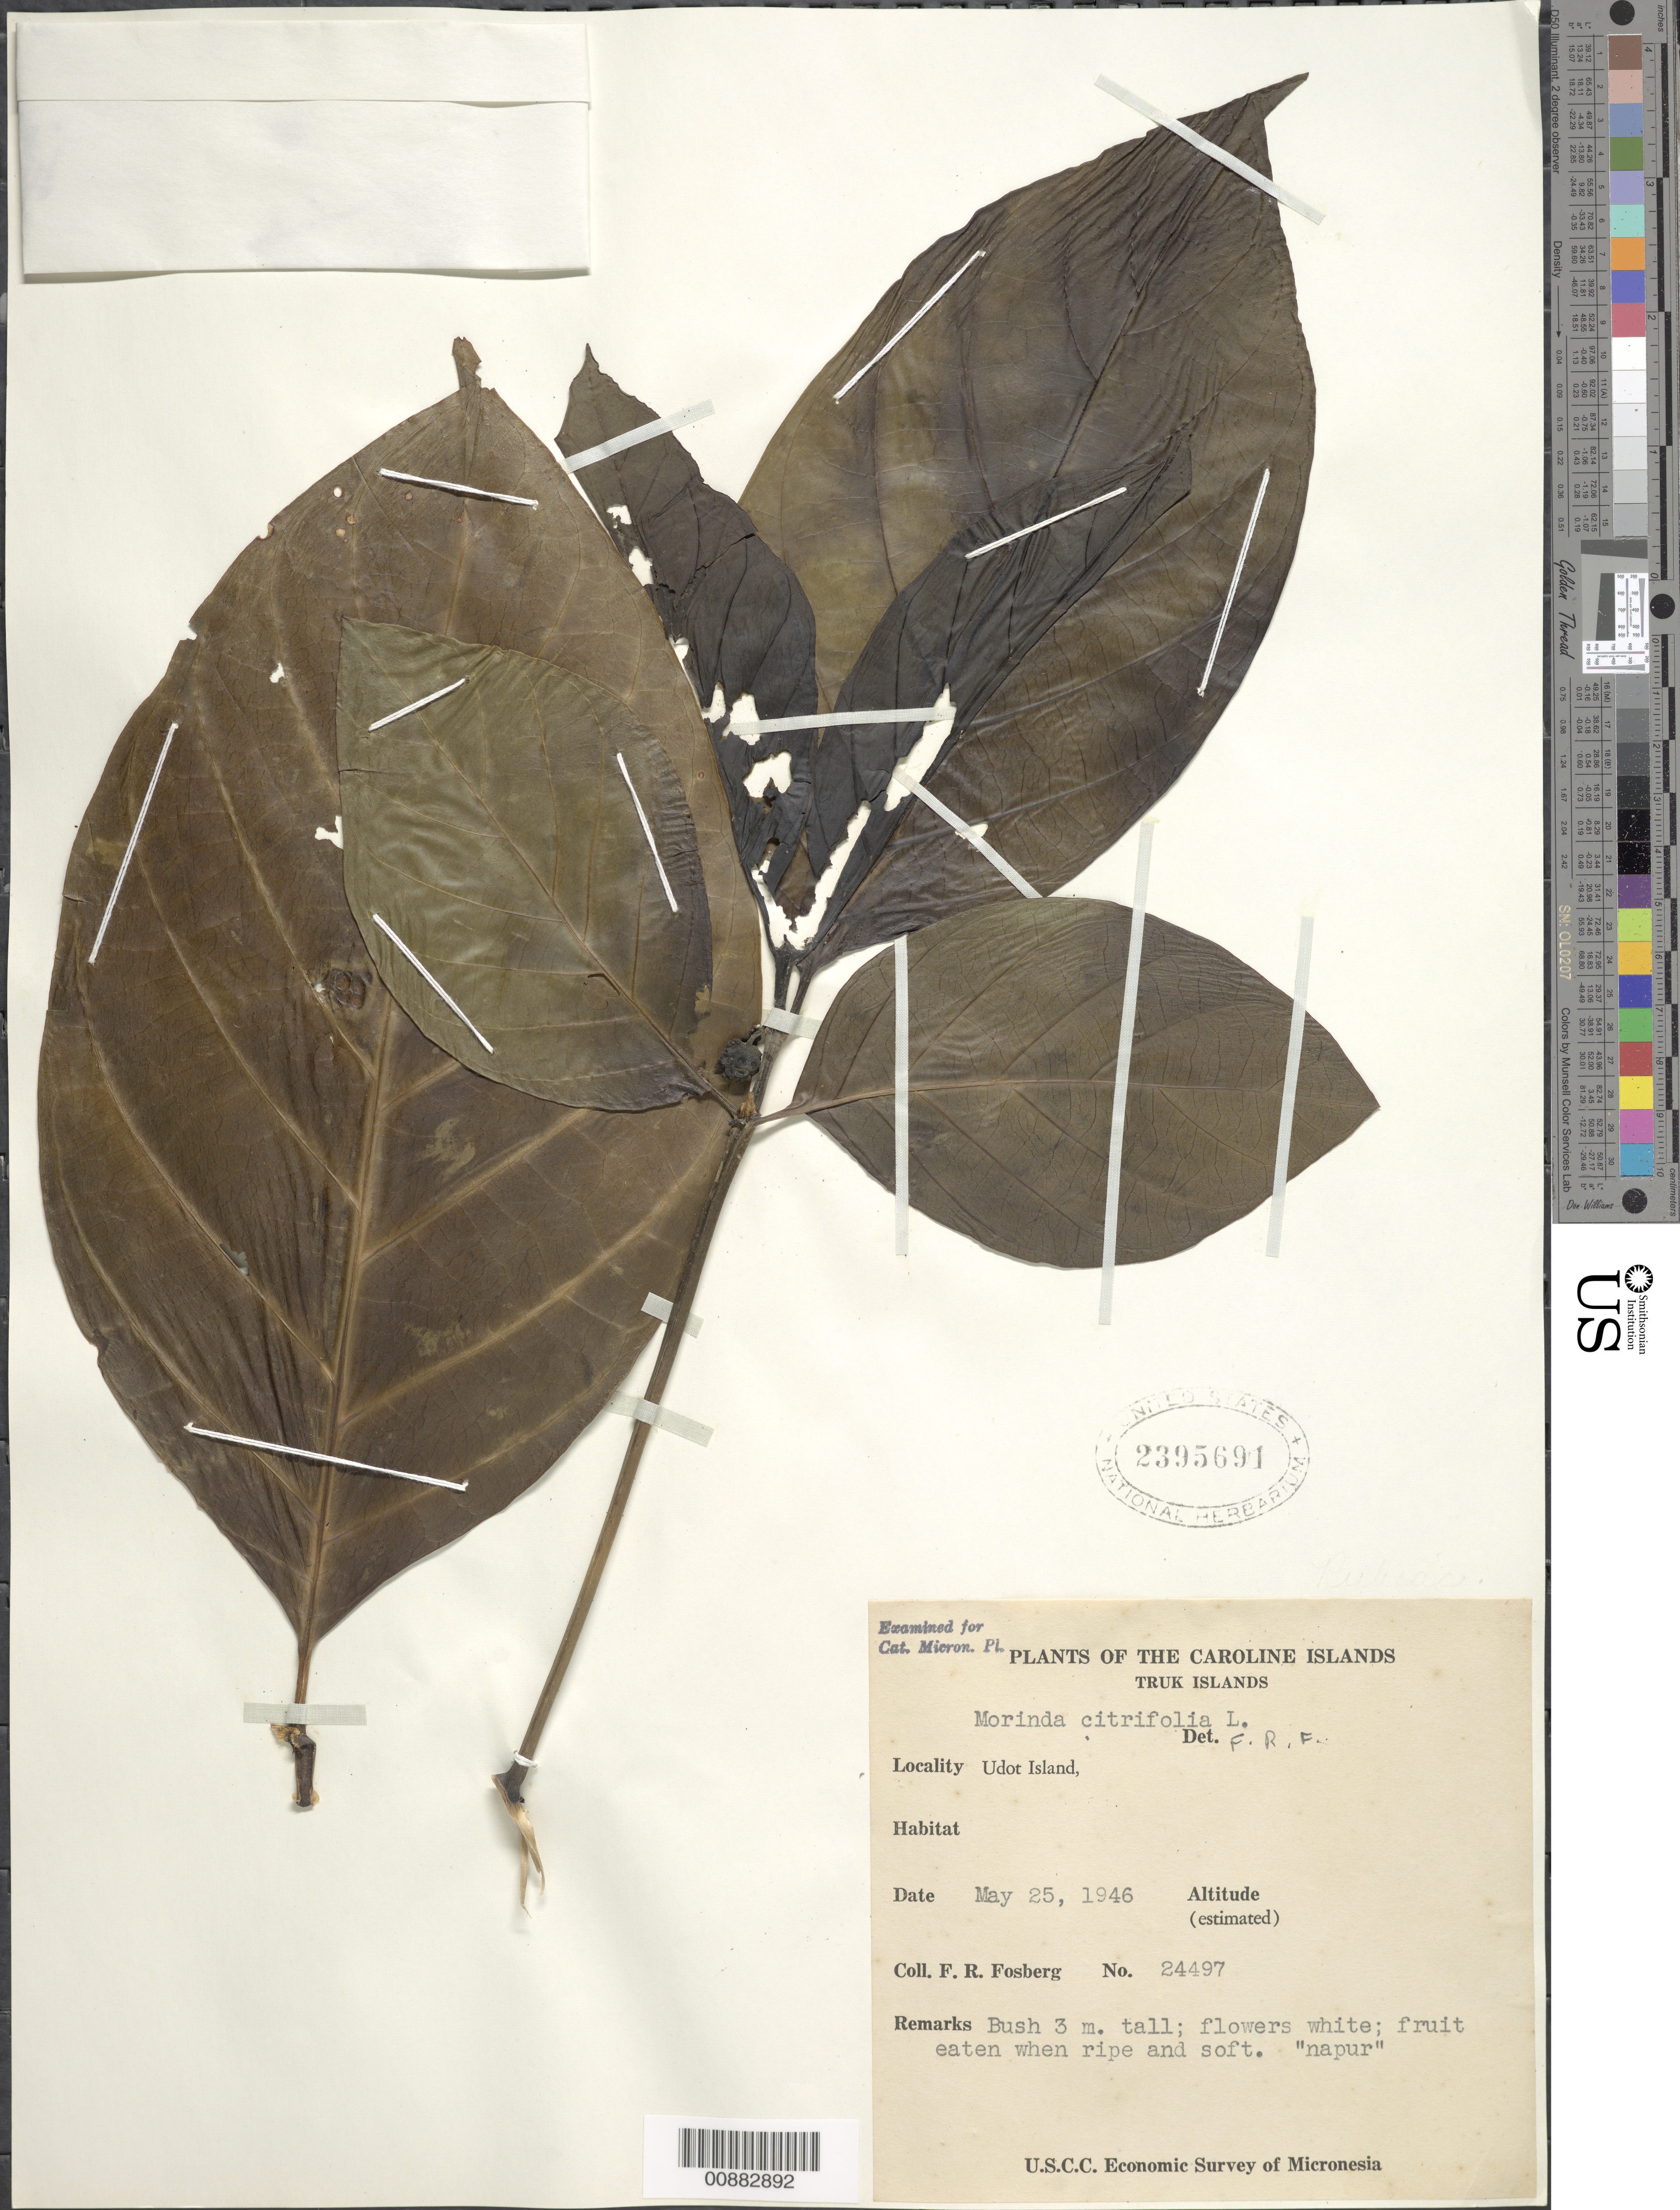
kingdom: Plantae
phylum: Tracheophyta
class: Magnoliopsida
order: Gentianales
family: Rubiaceae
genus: Morinda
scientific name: Morinda citrifolia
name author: L.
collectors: F. R. Fosberg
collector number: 24497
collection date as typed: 25 May 1946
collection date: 1946-05-25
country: Micronesia, Federated States of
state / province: Truk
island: Udot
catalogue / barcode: US 2395691